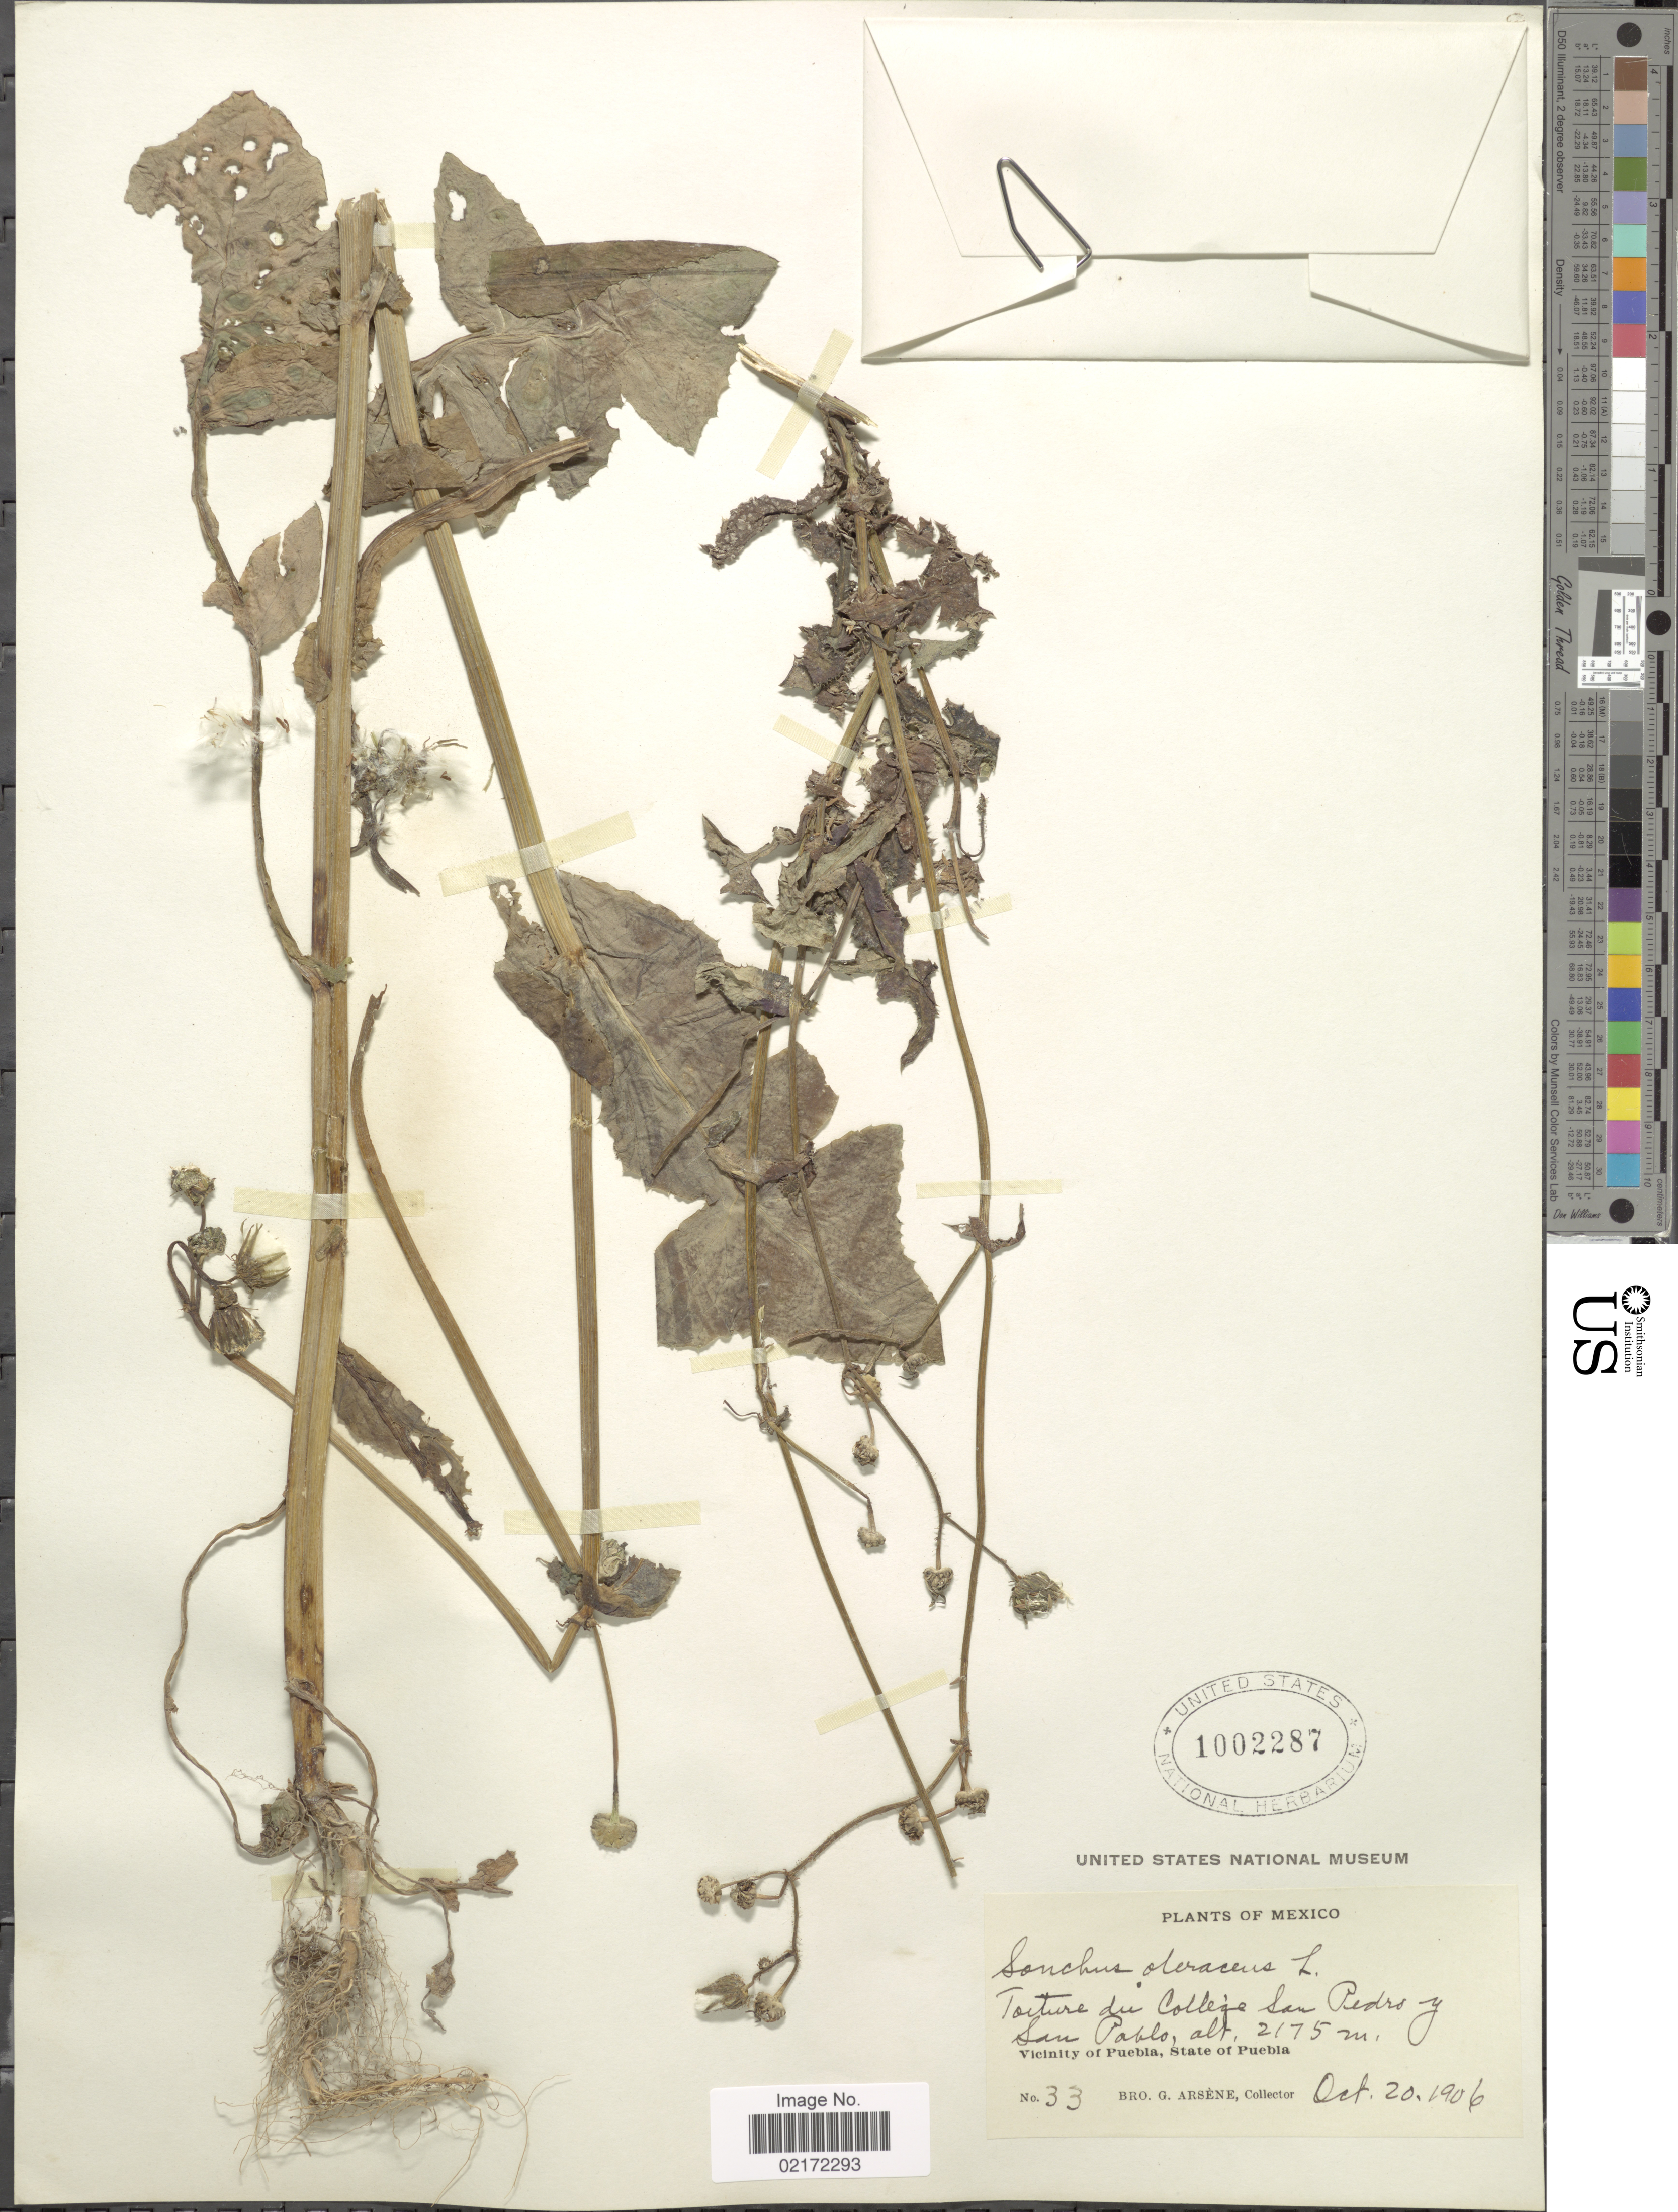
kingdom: Plantae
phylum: Tracheophyta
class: Magnoliopsida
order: Asterales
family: Asteraceae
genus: Sonchus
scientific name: Sonchus oleraceus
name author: L.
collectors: Bro. G. Arsène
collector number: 33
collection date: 1906-10-20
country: Mexico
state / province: Puebla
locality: Torture du College San Pedro y San Pablo. Vicinity of Puebla, State of Puebla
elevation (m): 2175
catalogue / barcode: US 1002287